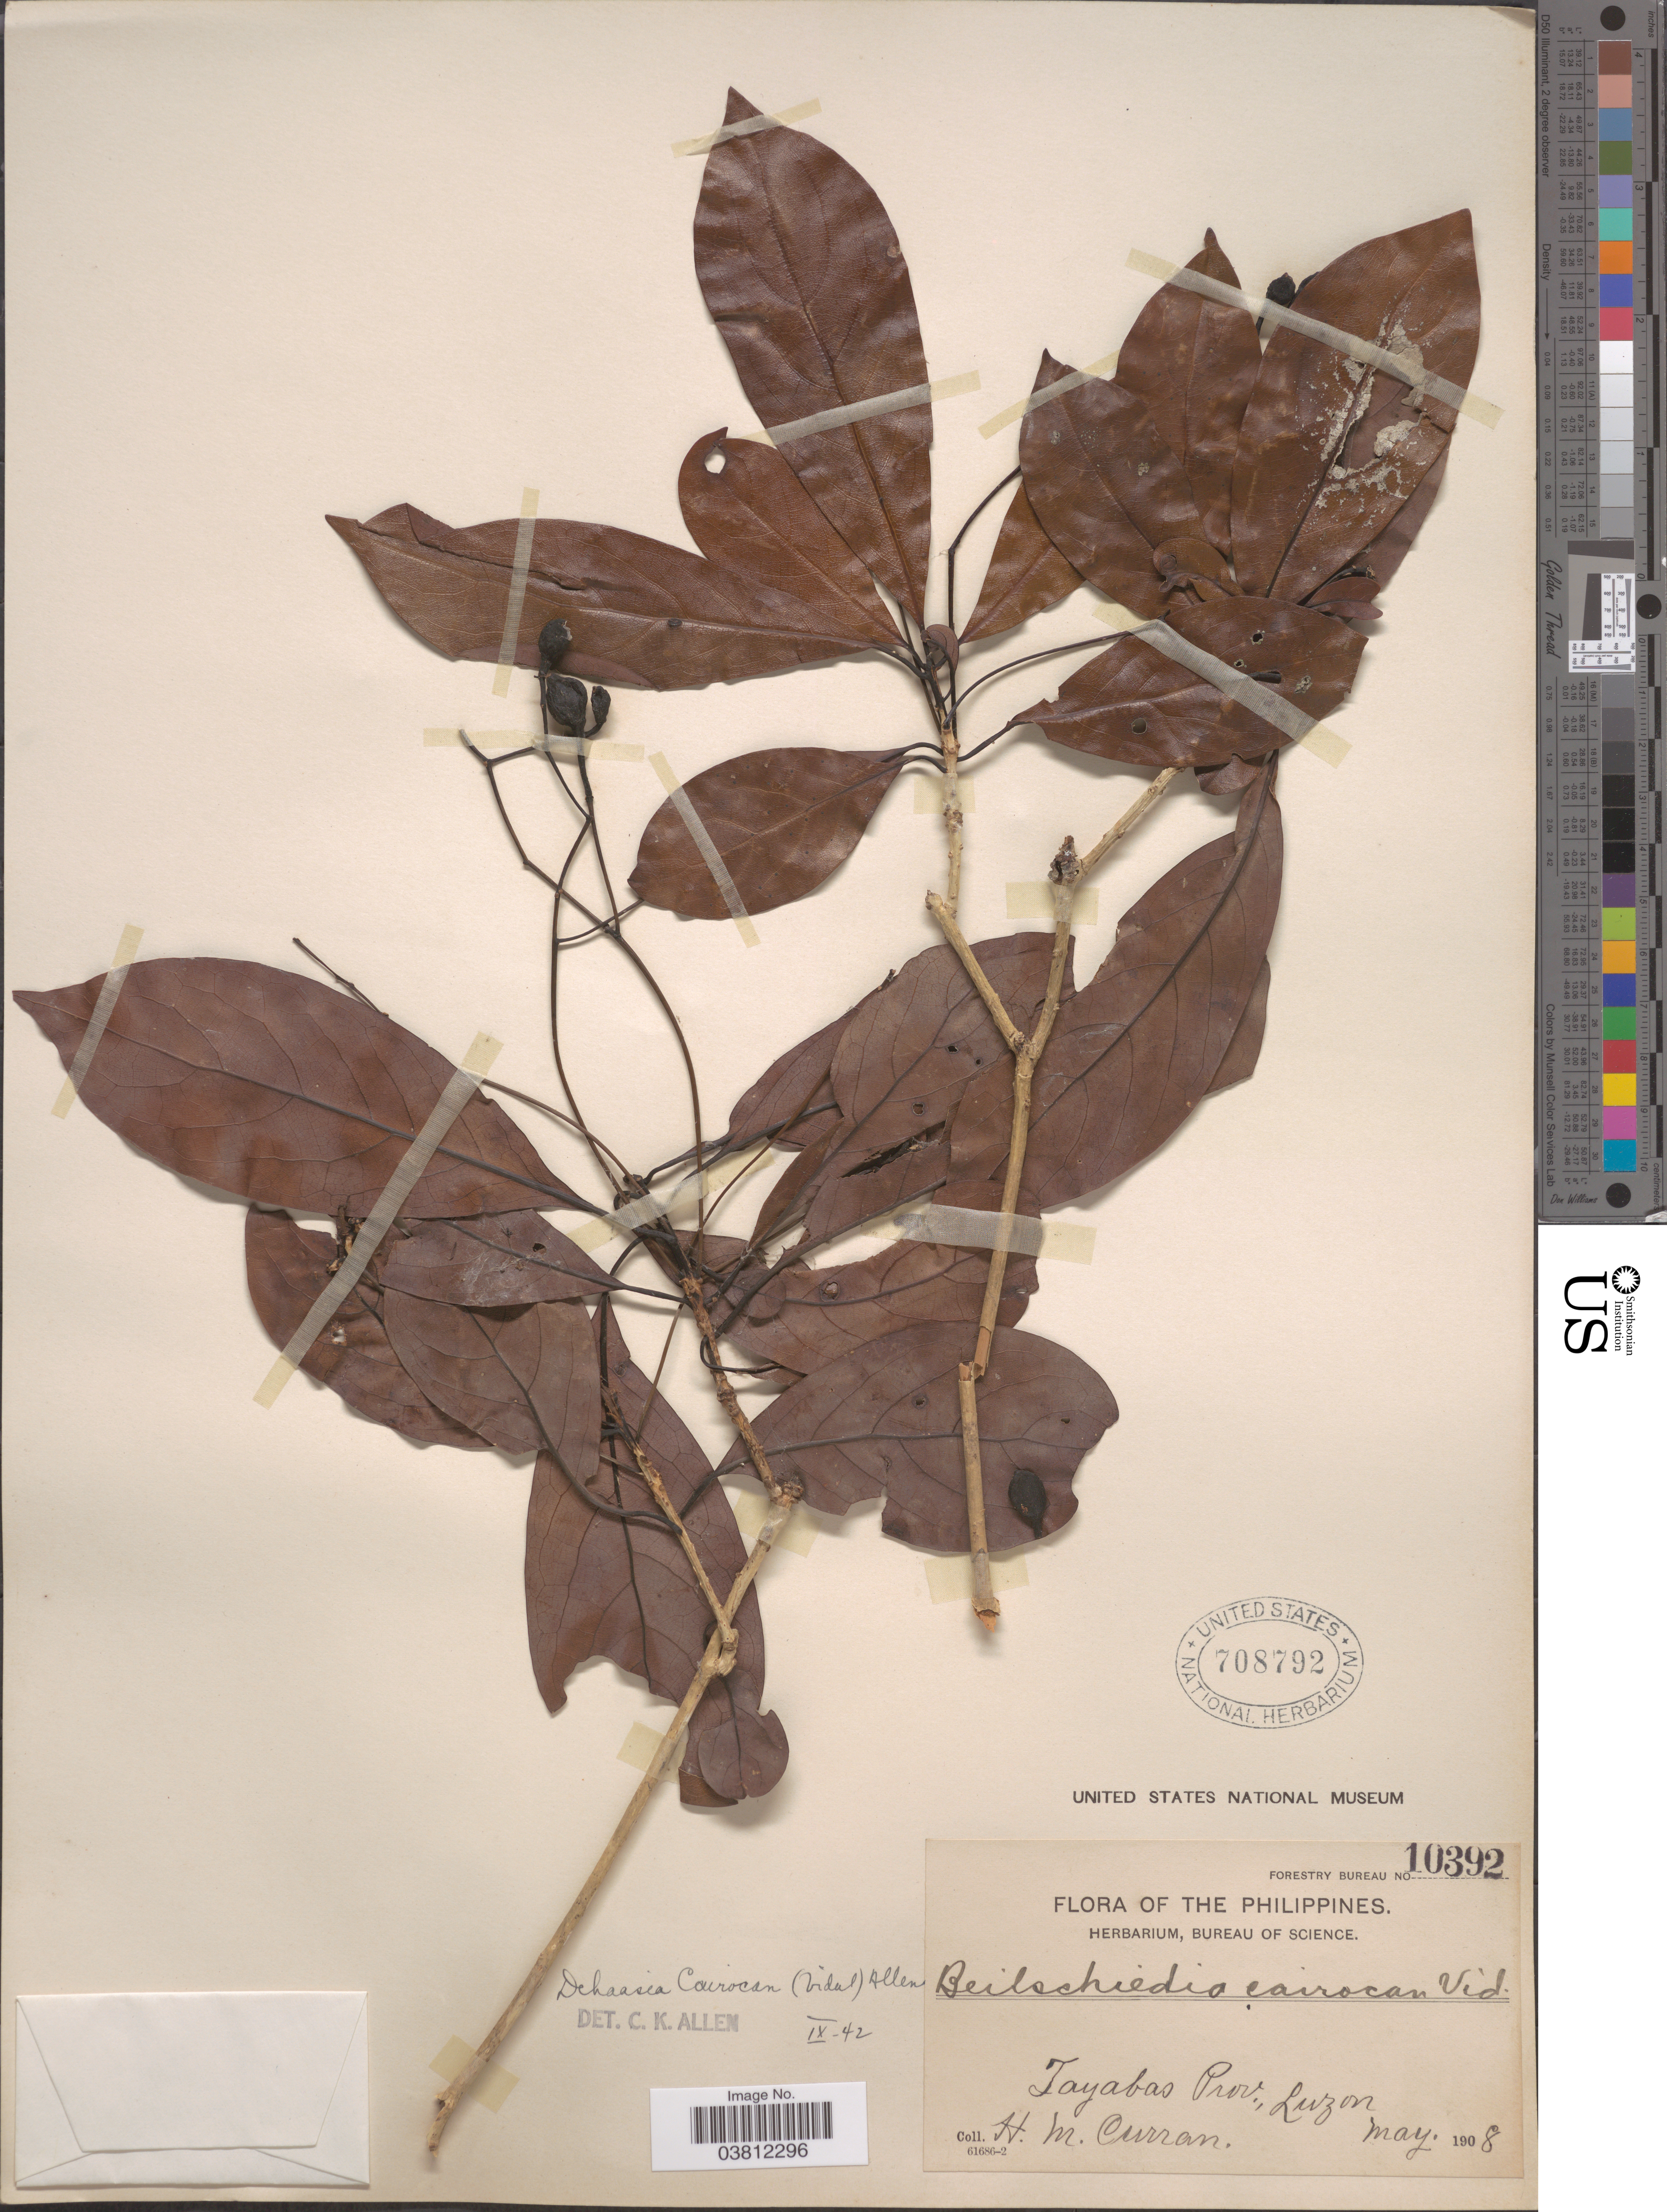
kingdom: Plantae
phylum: Tracheophyta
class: Magnoliopsida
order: Laurales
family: Lauraceae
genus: Dehaasia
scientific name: Dehaasia cairocan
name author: (S. Vidal) C.K. Allen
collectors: H. M. Curran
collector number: Forestry Bureau 10392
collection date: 1908-05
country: Philippines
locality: Tayabas Prov., Luzon.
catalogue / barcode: US 708792